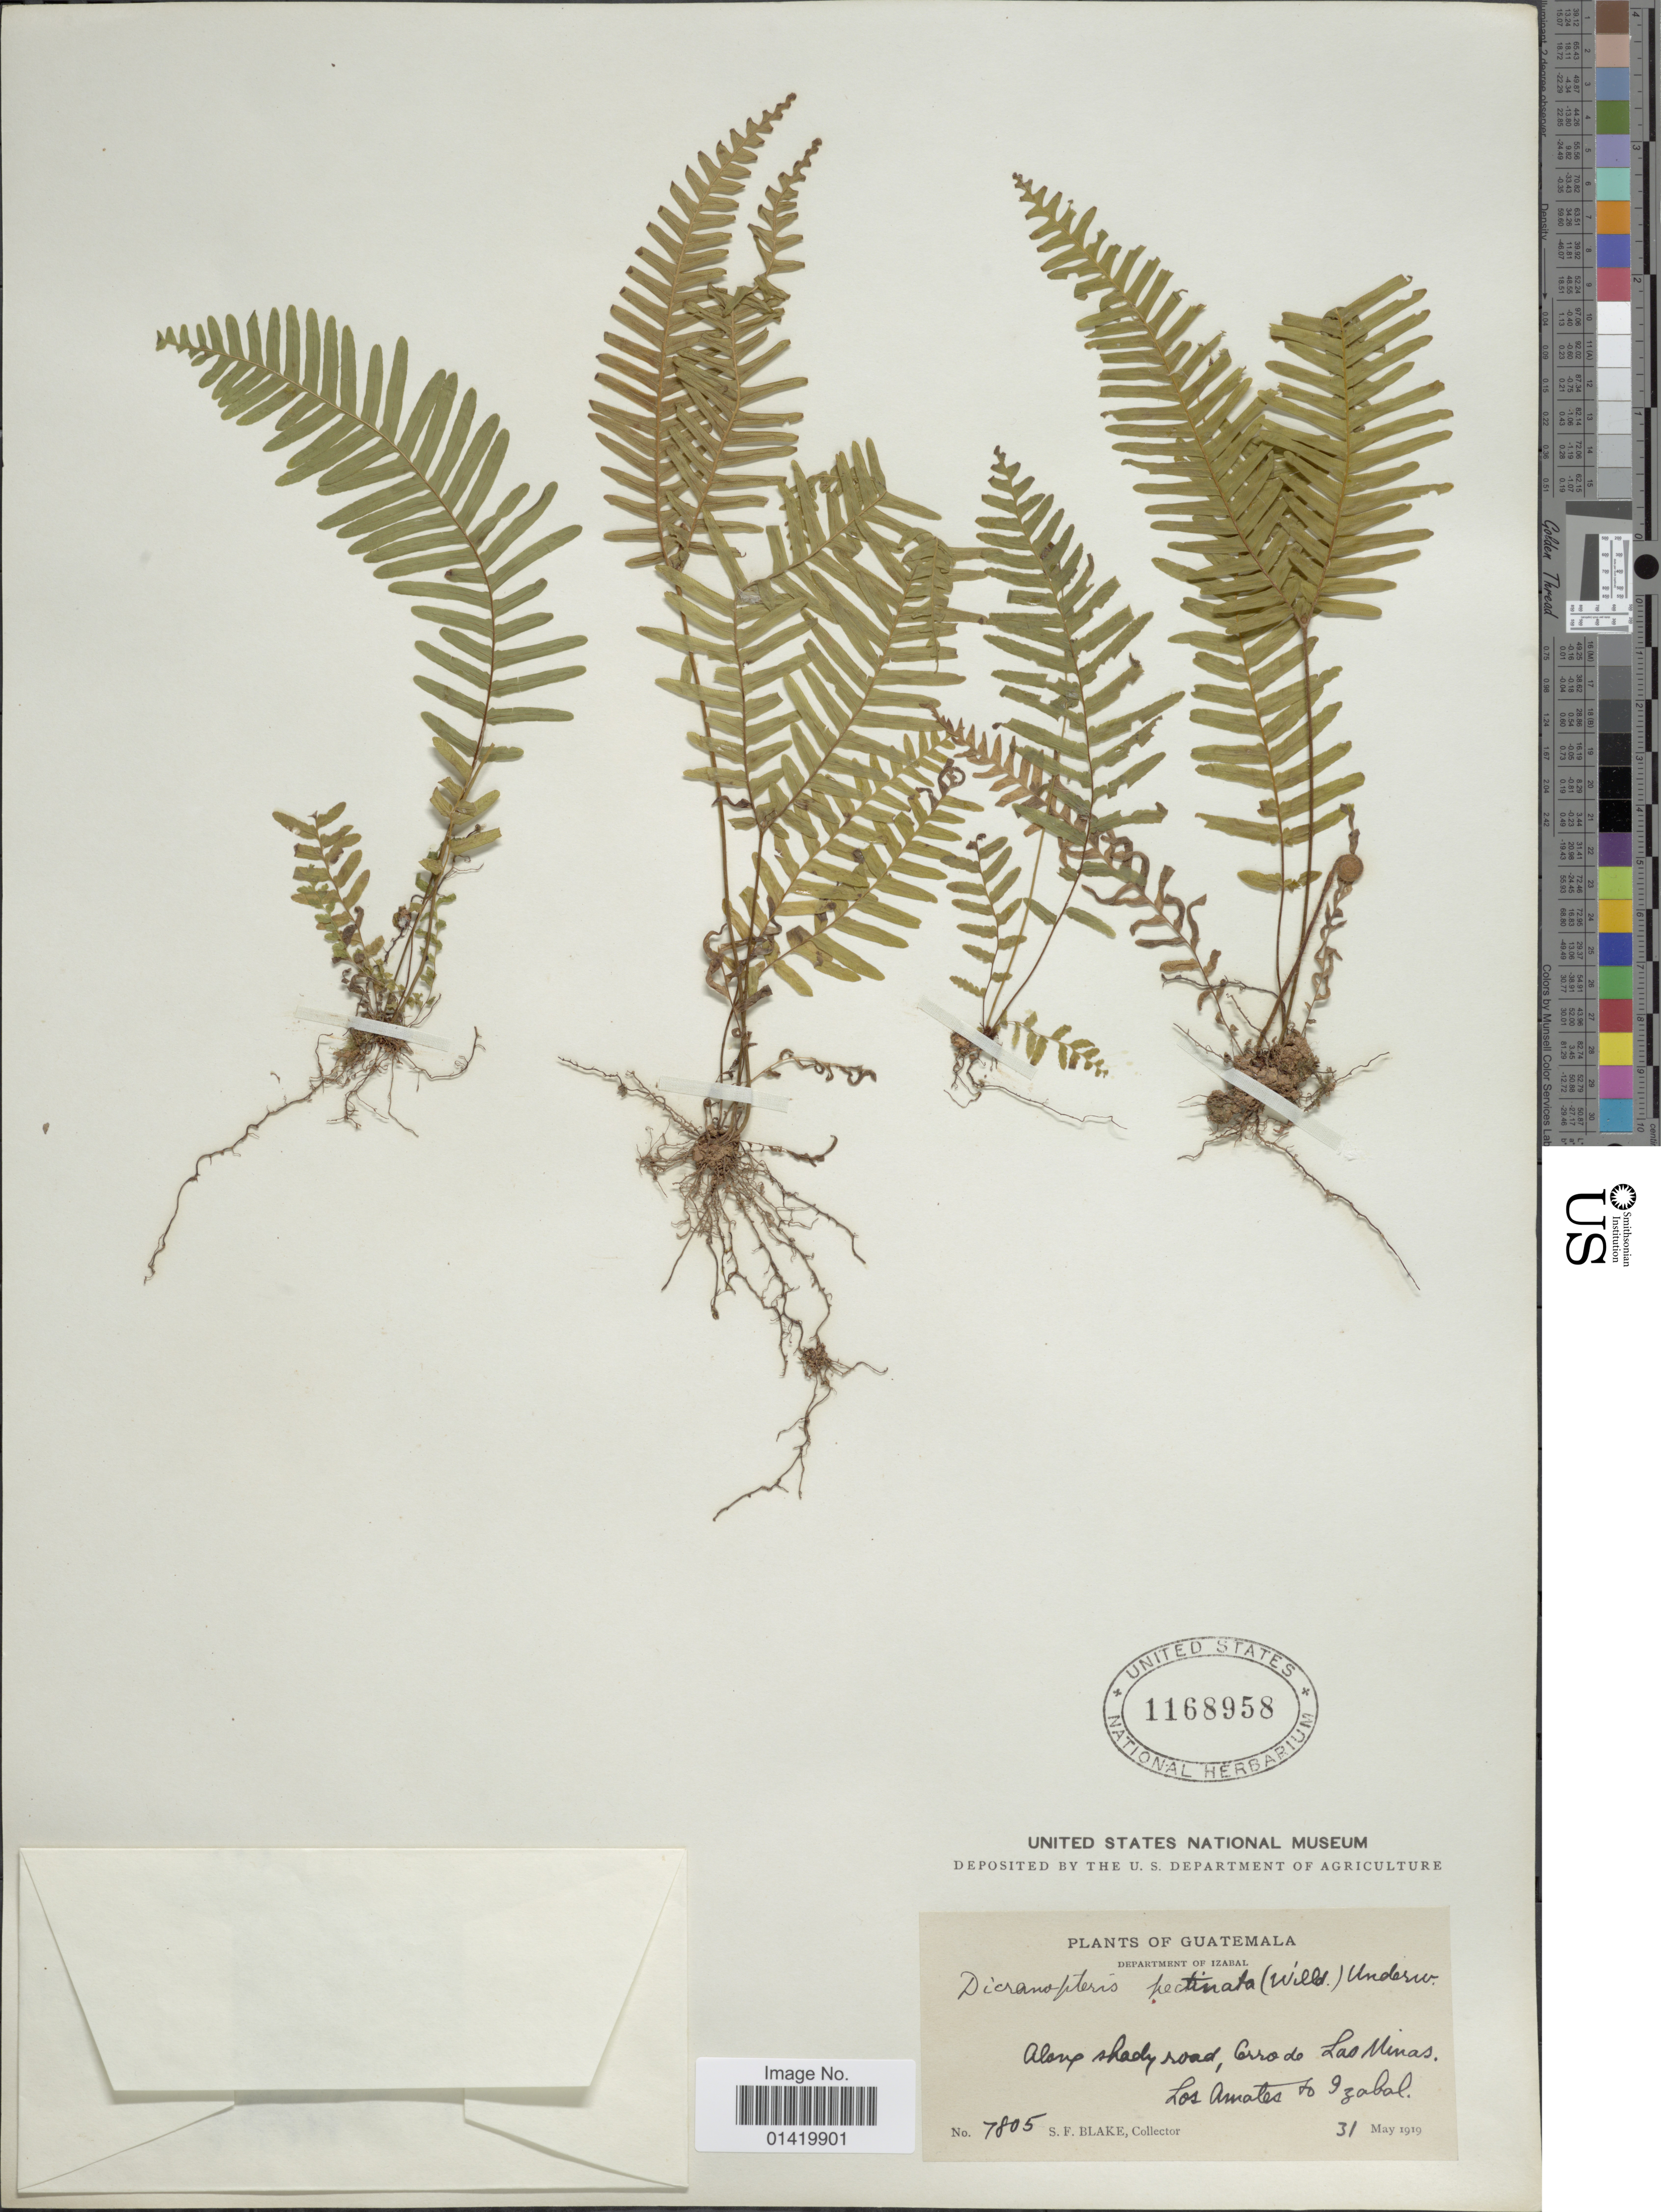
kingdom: Plantae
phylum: Tracheophyta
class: Polypodiopsida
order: Gleicheniales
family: Gleicheniaceae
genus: Gleichenella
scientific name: Gleichenella pectinata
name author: (Willd.) Ching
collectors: S. Blake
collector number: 7805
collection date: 1919-05-31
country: Guatemala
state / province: Izabal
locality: Department of Izabal, Along shady road, Cerro de Las Minas, Los Amtes to Izabal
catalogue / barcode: US 1168958